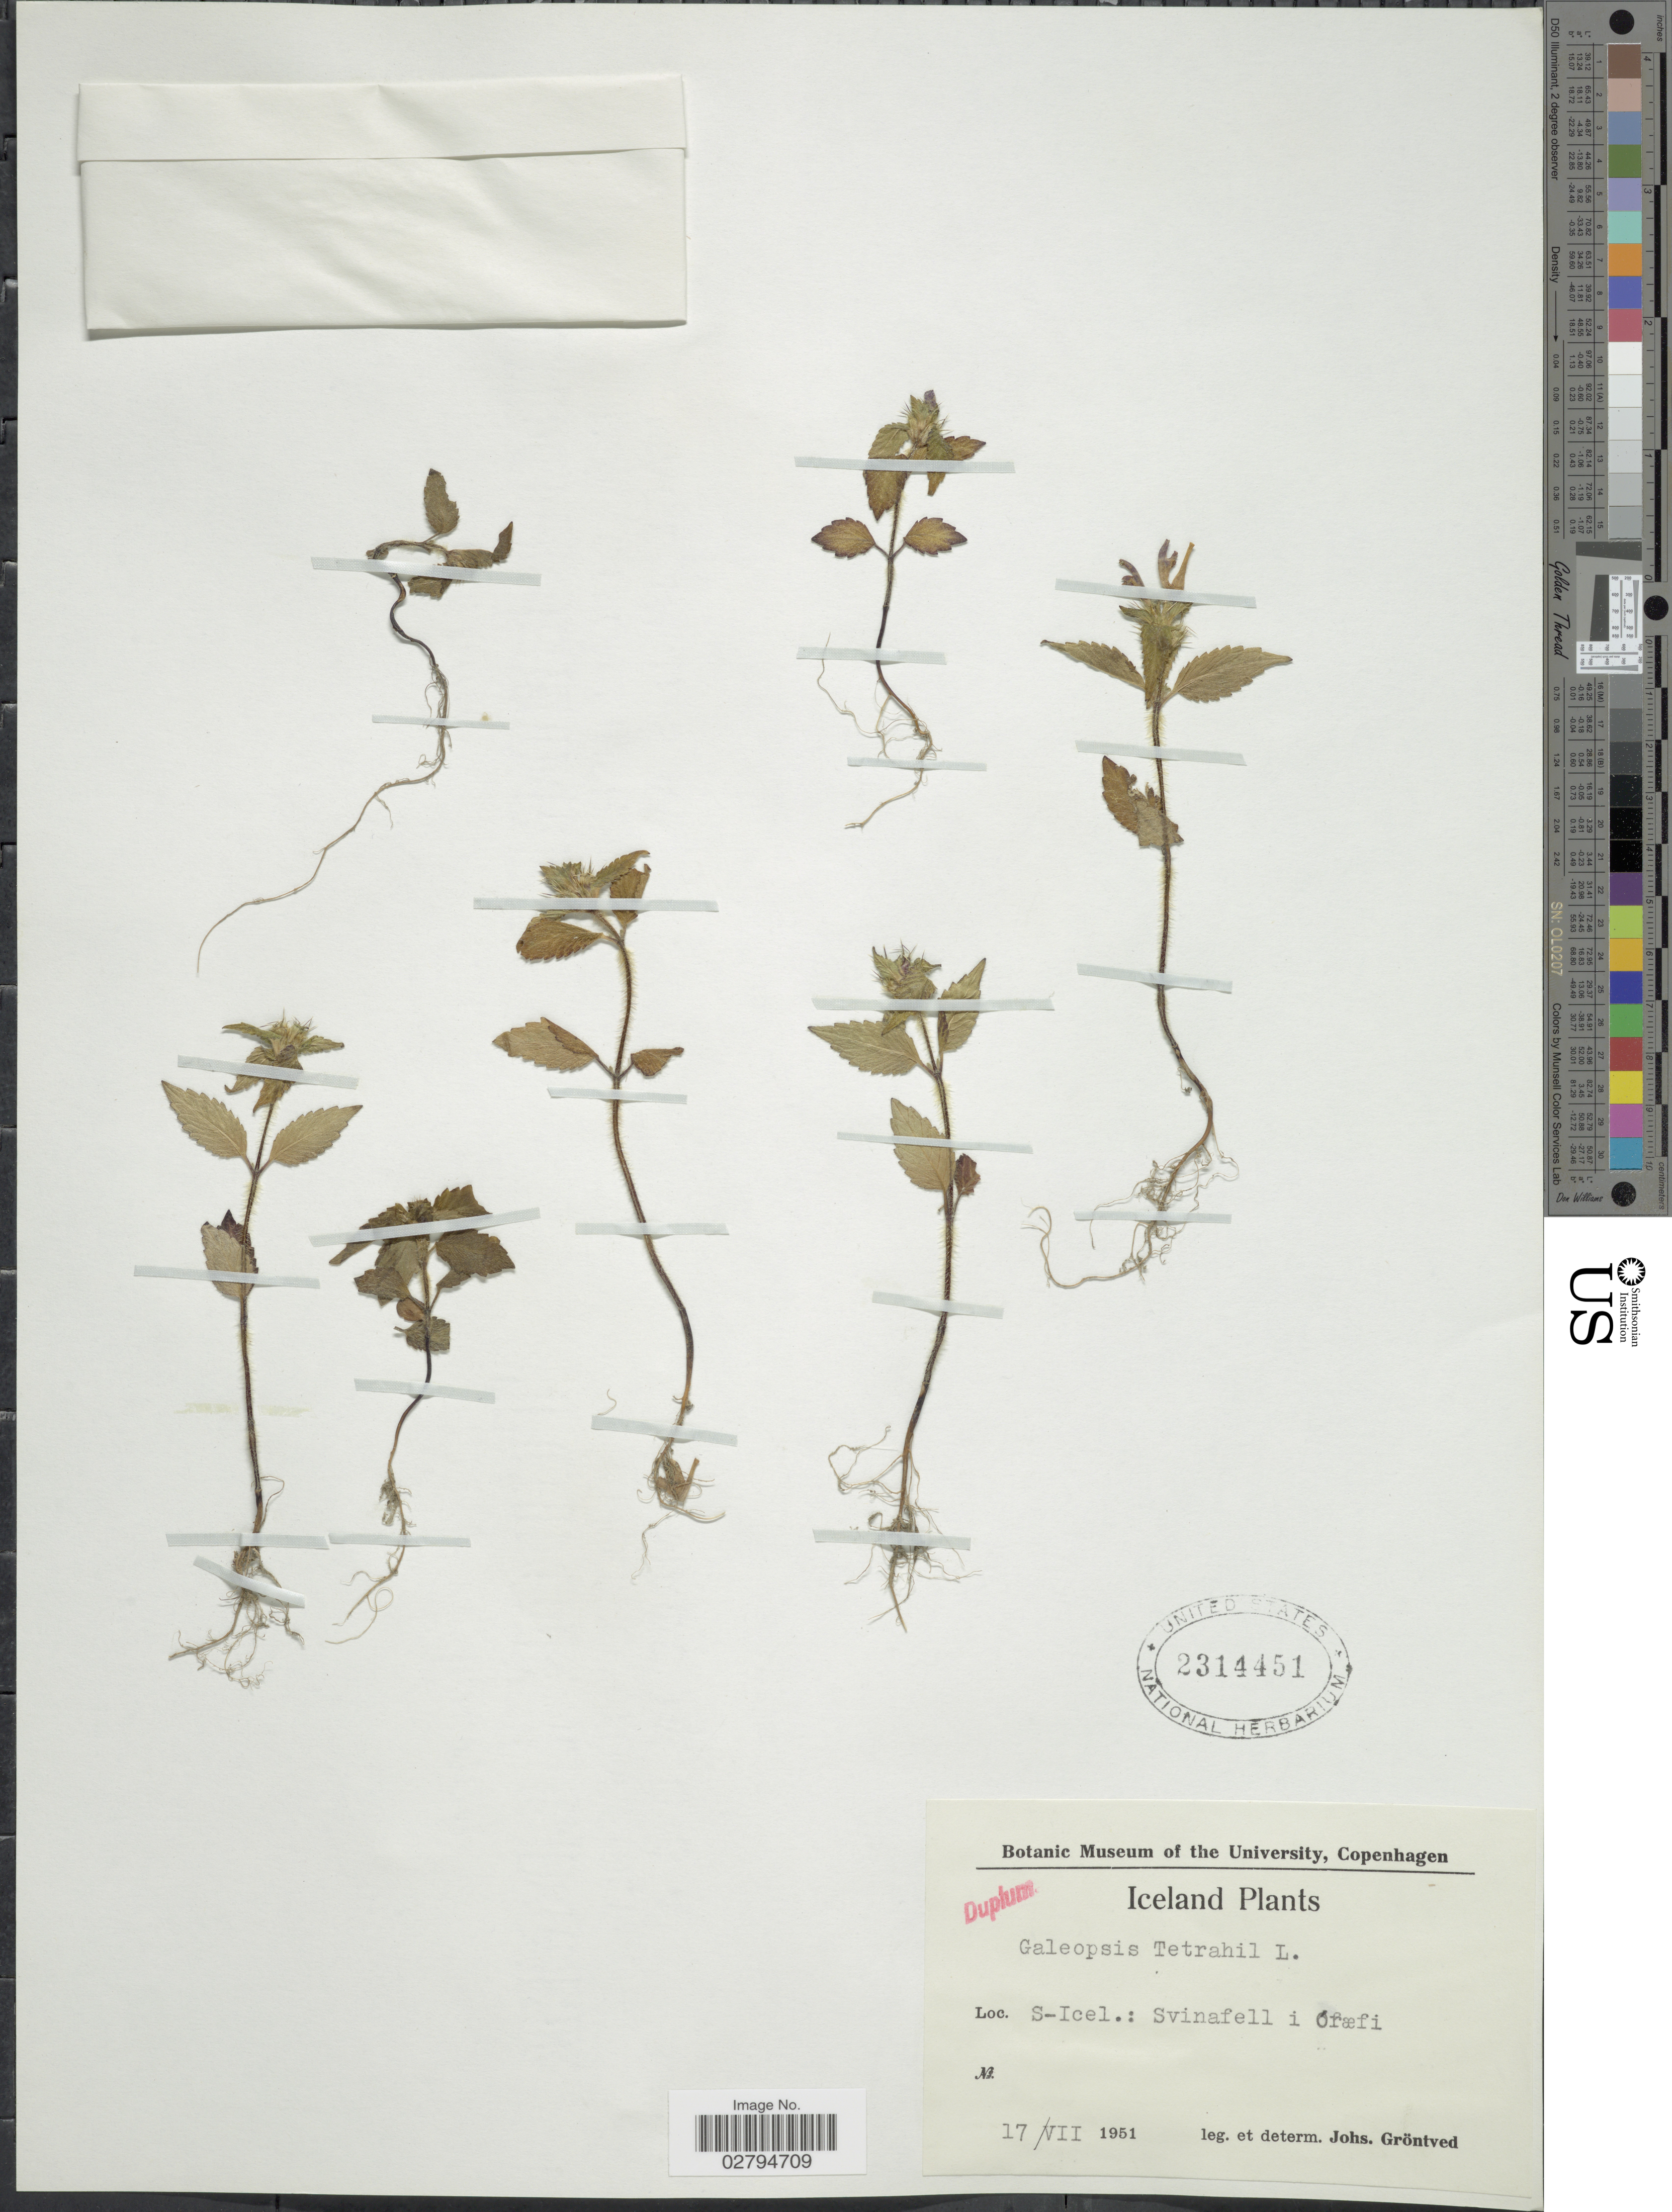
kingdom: Plantae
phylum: Tracheophyta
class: Magnoliopsida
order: Lamiales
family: Lamiaceae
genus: Galeopsis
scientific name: Galeopsis tetrahit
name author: L.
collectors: J. Gröntved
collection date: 1951-07-17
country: Iceland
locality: S-Icel.: Svinafell i Oræfi.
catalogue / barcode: US 2314451